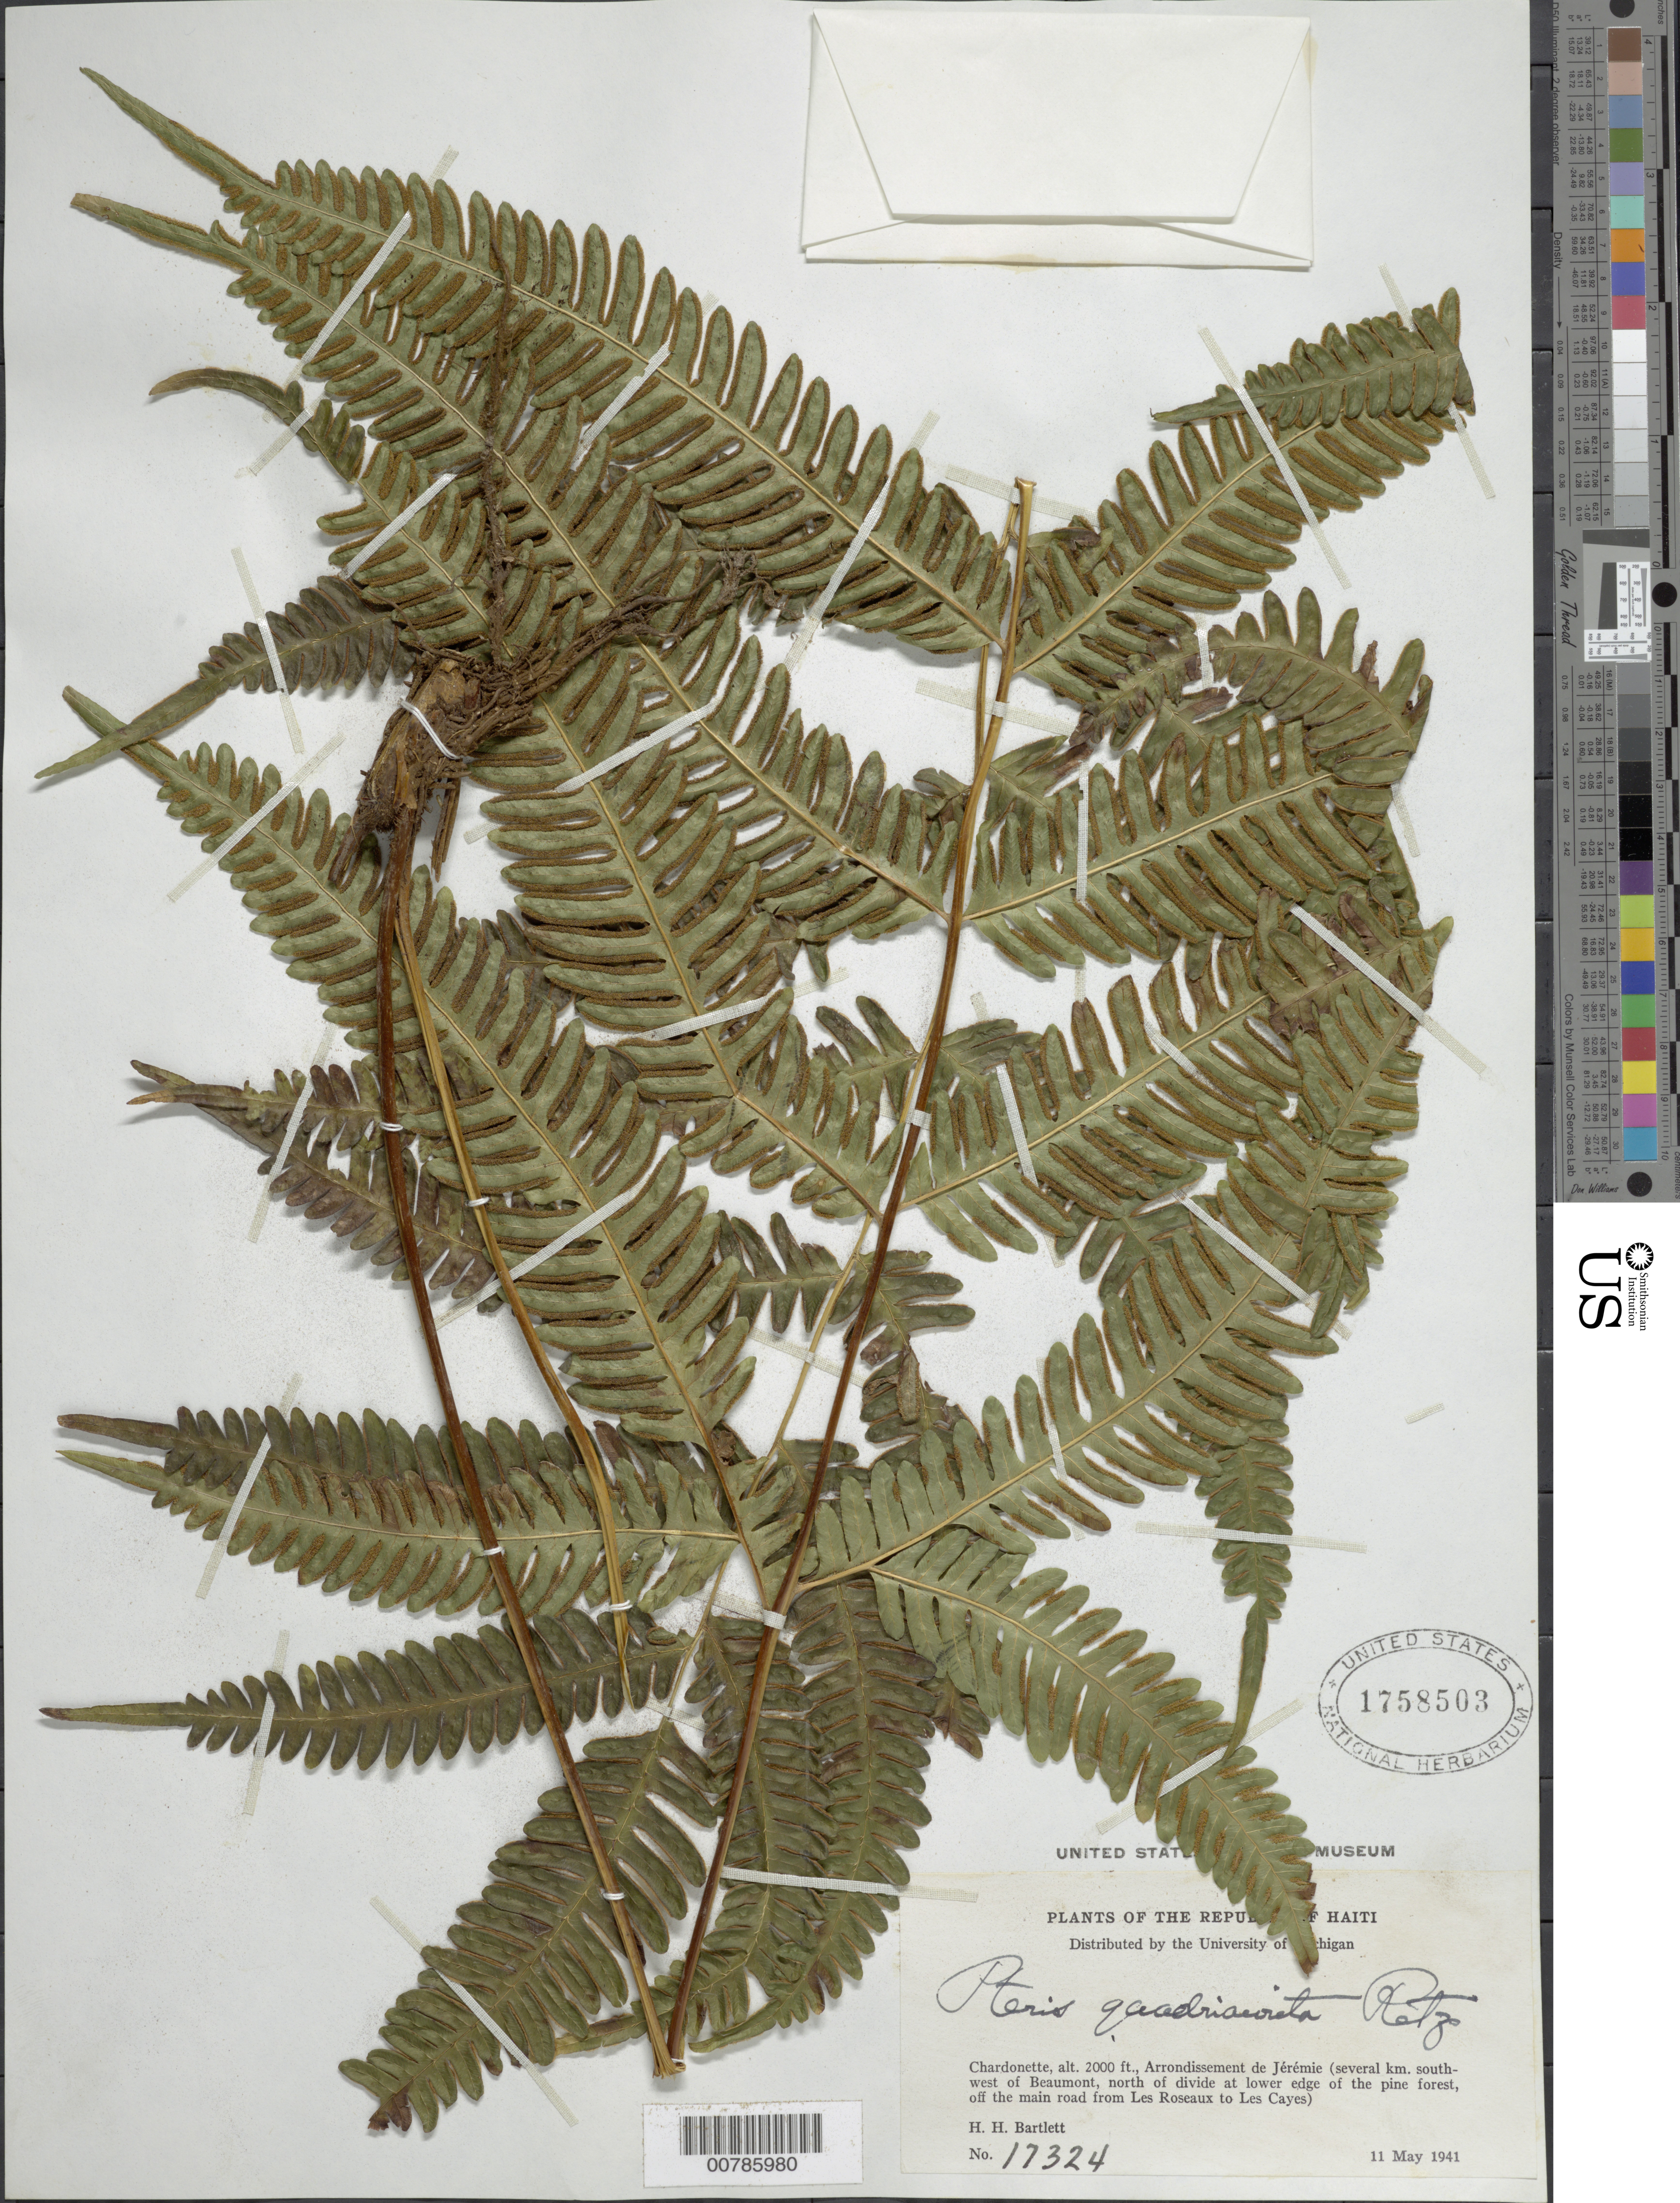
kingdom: Plantae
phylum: Tracheophyta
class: Polypodiopsida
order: Polypodiales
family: Pteridaceae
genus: Pteris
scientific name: Pteris quadriaurita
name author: Retz.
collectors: H. H. Bartlett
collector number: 17324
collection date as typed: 11 May 1941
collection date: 1941-05-11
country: Haiti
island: Hispaniola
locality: Chardonette, arrondissement de Jérémie (several km SW of Beaumont, N of divide, off main road from Les Roseaux to Les Cayes)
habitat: At lower edge of pine forest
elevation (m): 610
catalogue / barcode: US 1758503